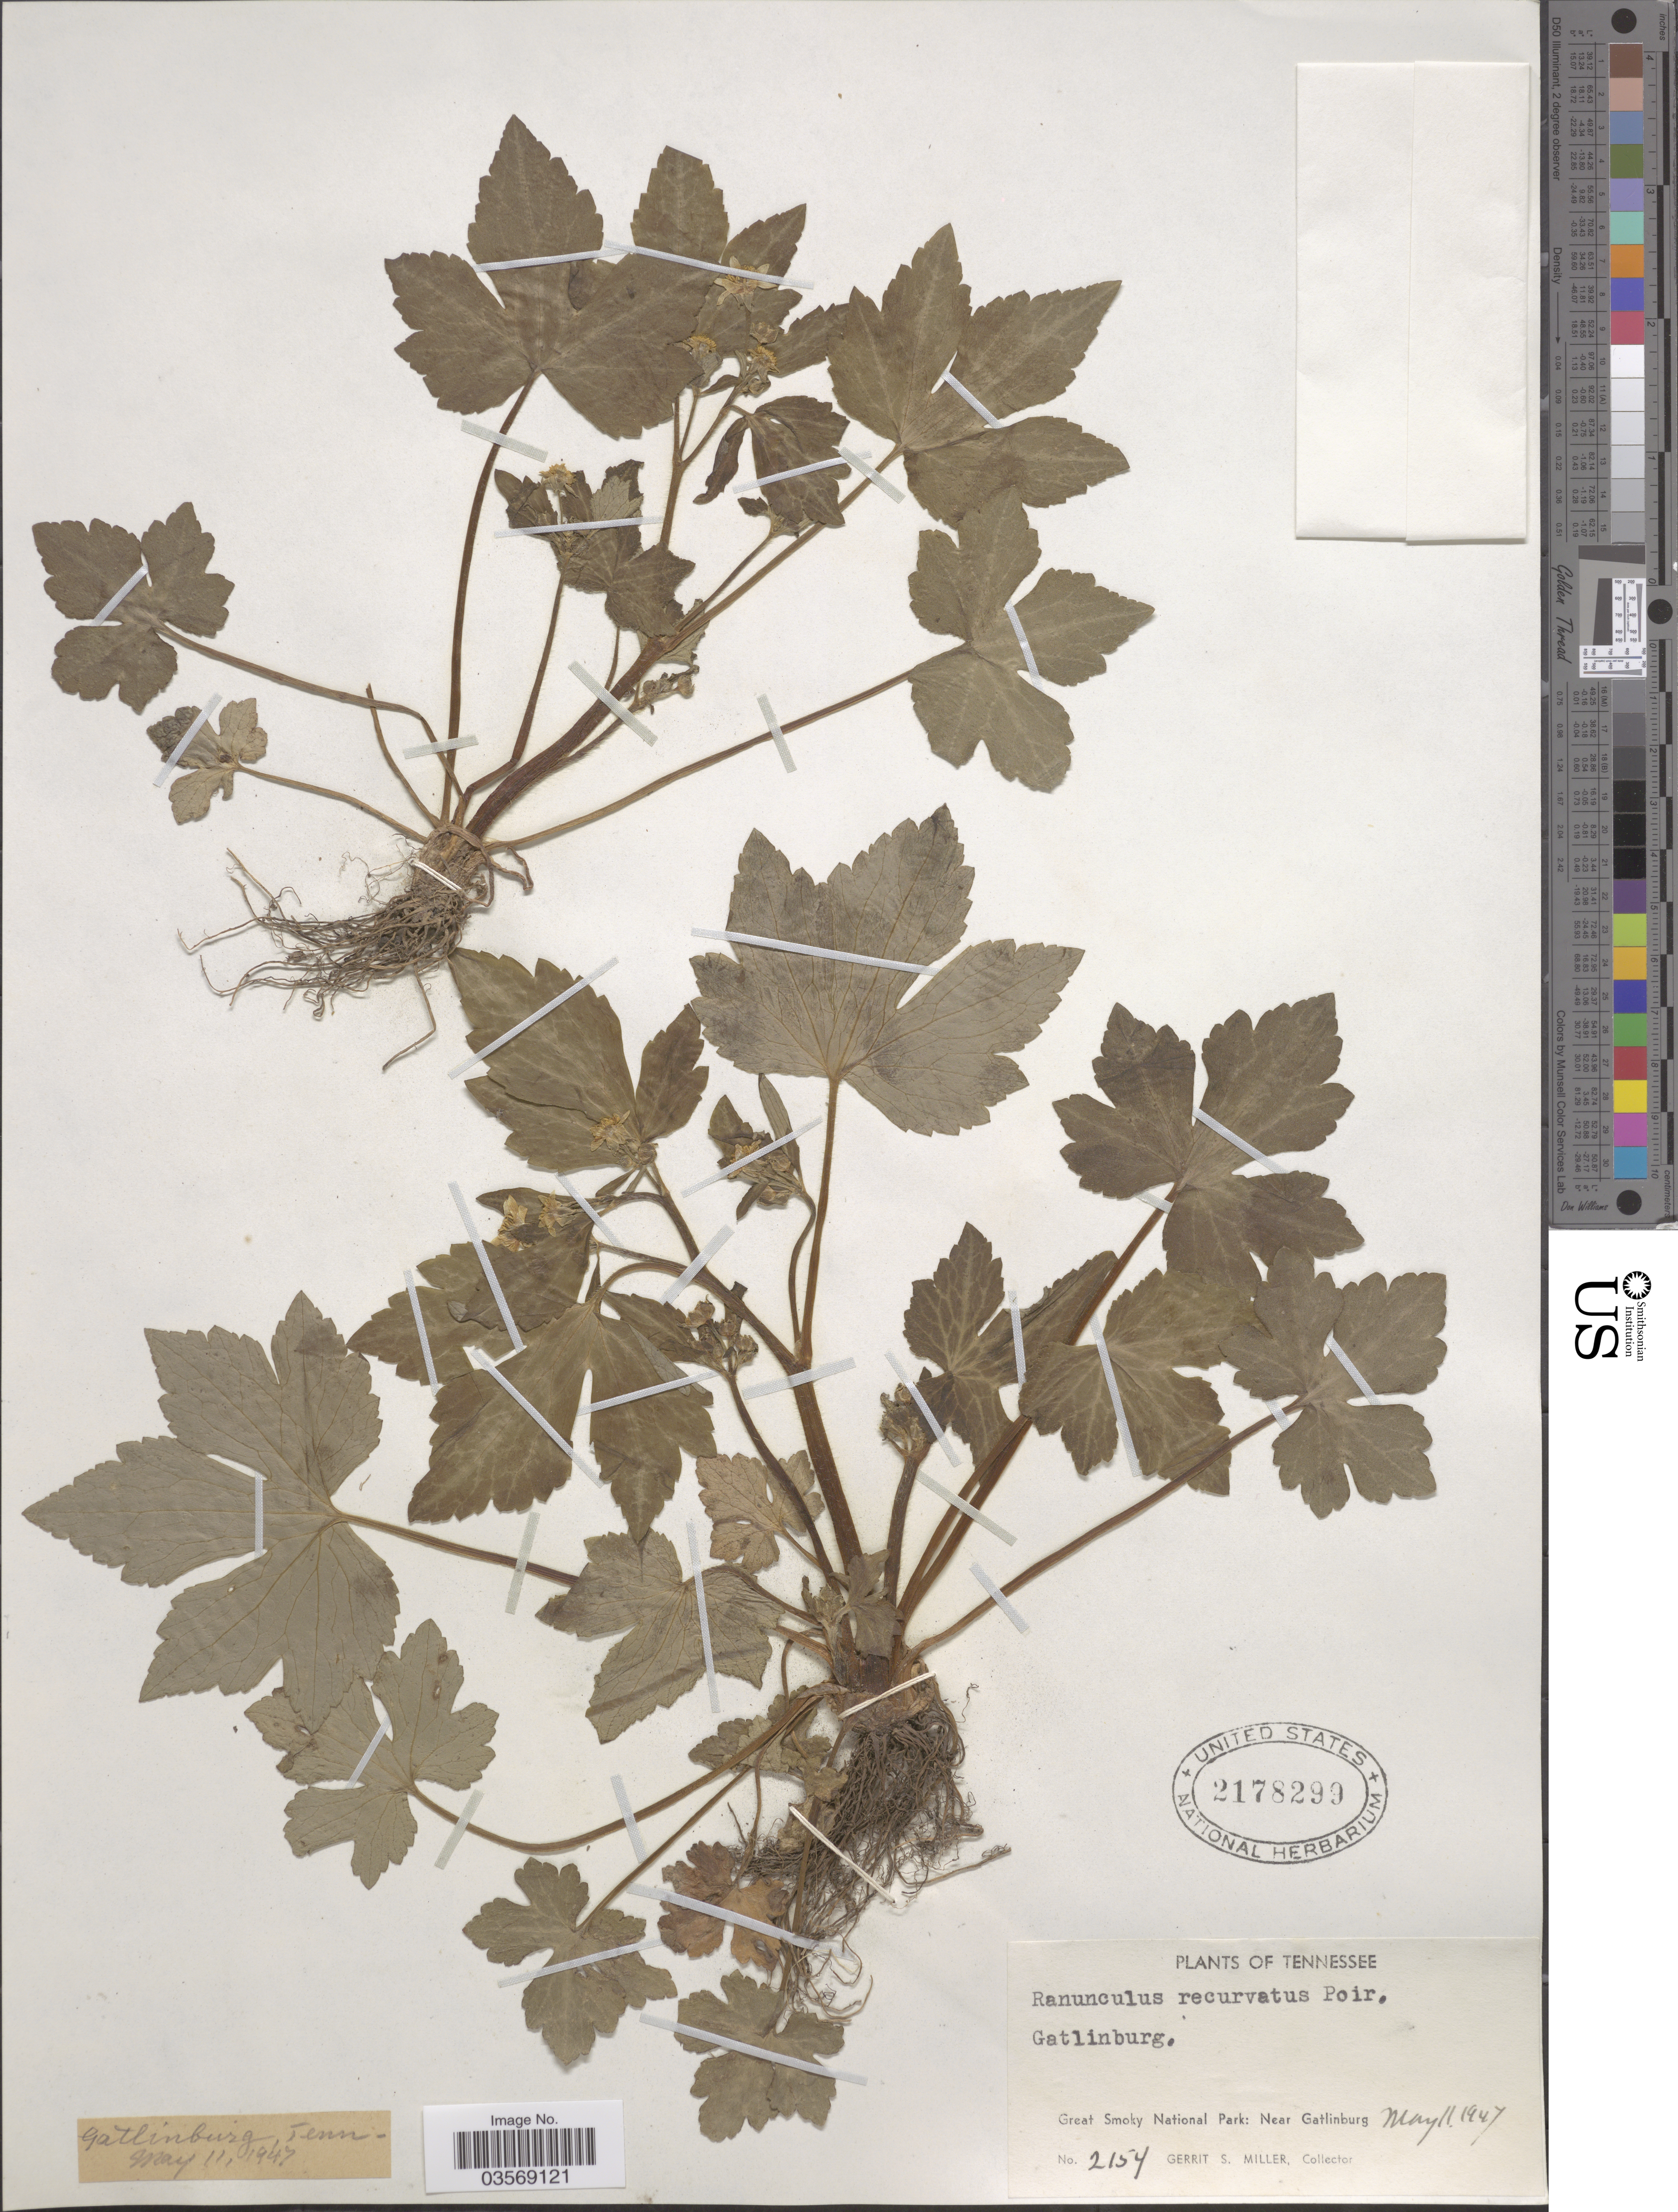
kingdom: Plantae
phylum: Tracheophyta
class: Magnoliopsida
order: Ranunculales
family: Ranunculaceae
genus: Ranunculus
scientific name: Ranunculus recurvatus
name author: Poir.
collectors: G. S. Miller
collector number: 2154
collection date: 1947-05-11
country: United States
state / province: Tennessee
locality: Gatlinburg. Great Smoky National Park: Near Gatlinburg.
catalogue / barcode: US 2178299